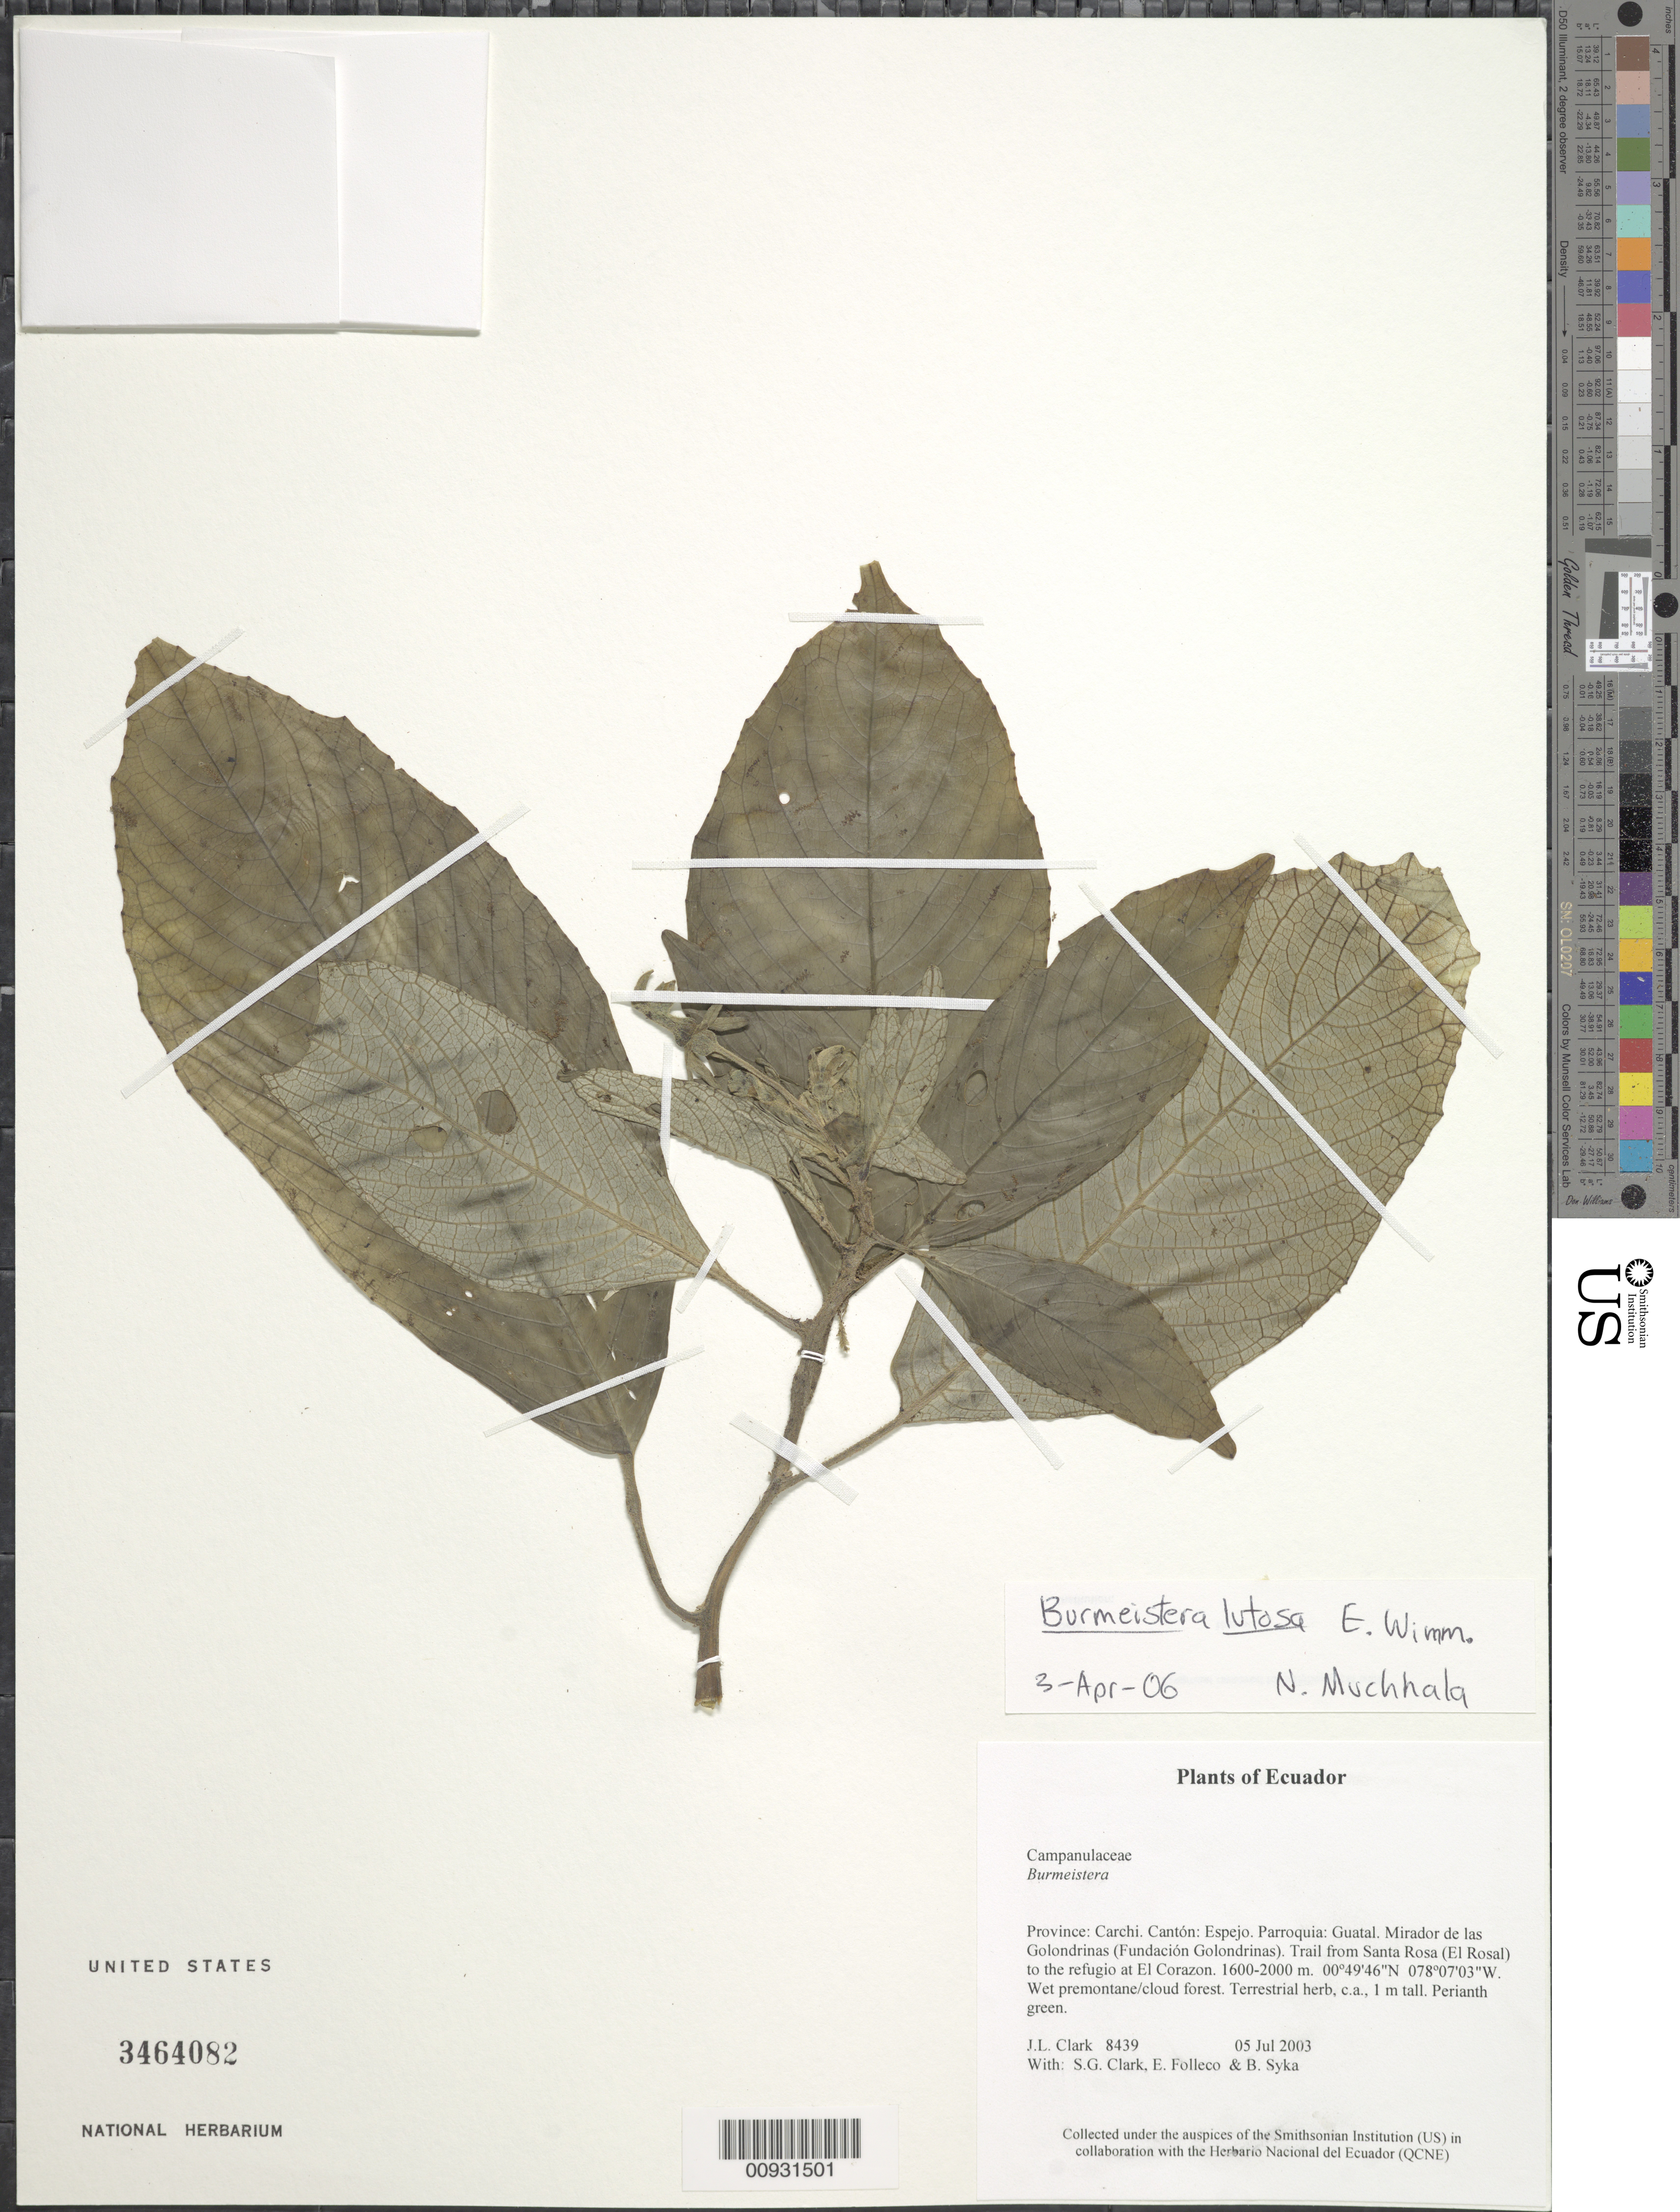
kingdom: Plantae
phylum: Tracheophyta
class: Magnoliopsida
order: Asterales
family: Campanulaceae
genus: Burmeistera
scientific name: Burmeistera lutosa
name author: E. Wimm.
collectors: J. L. Clark, S. G. Clark, E. Folleco & B. Syka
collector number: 08439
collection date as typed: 05 Jul 2003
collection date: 2003-07-05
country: Ecuador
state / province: Carchi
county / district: Espejo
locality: Parroquia: Guatal. Mirador de las Golondrinas (Fundación Golondrinas). Trail from Santa Rosa (El Rosal) to the refugio at El Corazon.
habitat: Wet premontane/cloud forest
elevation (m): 1600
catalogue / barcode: US 3464082